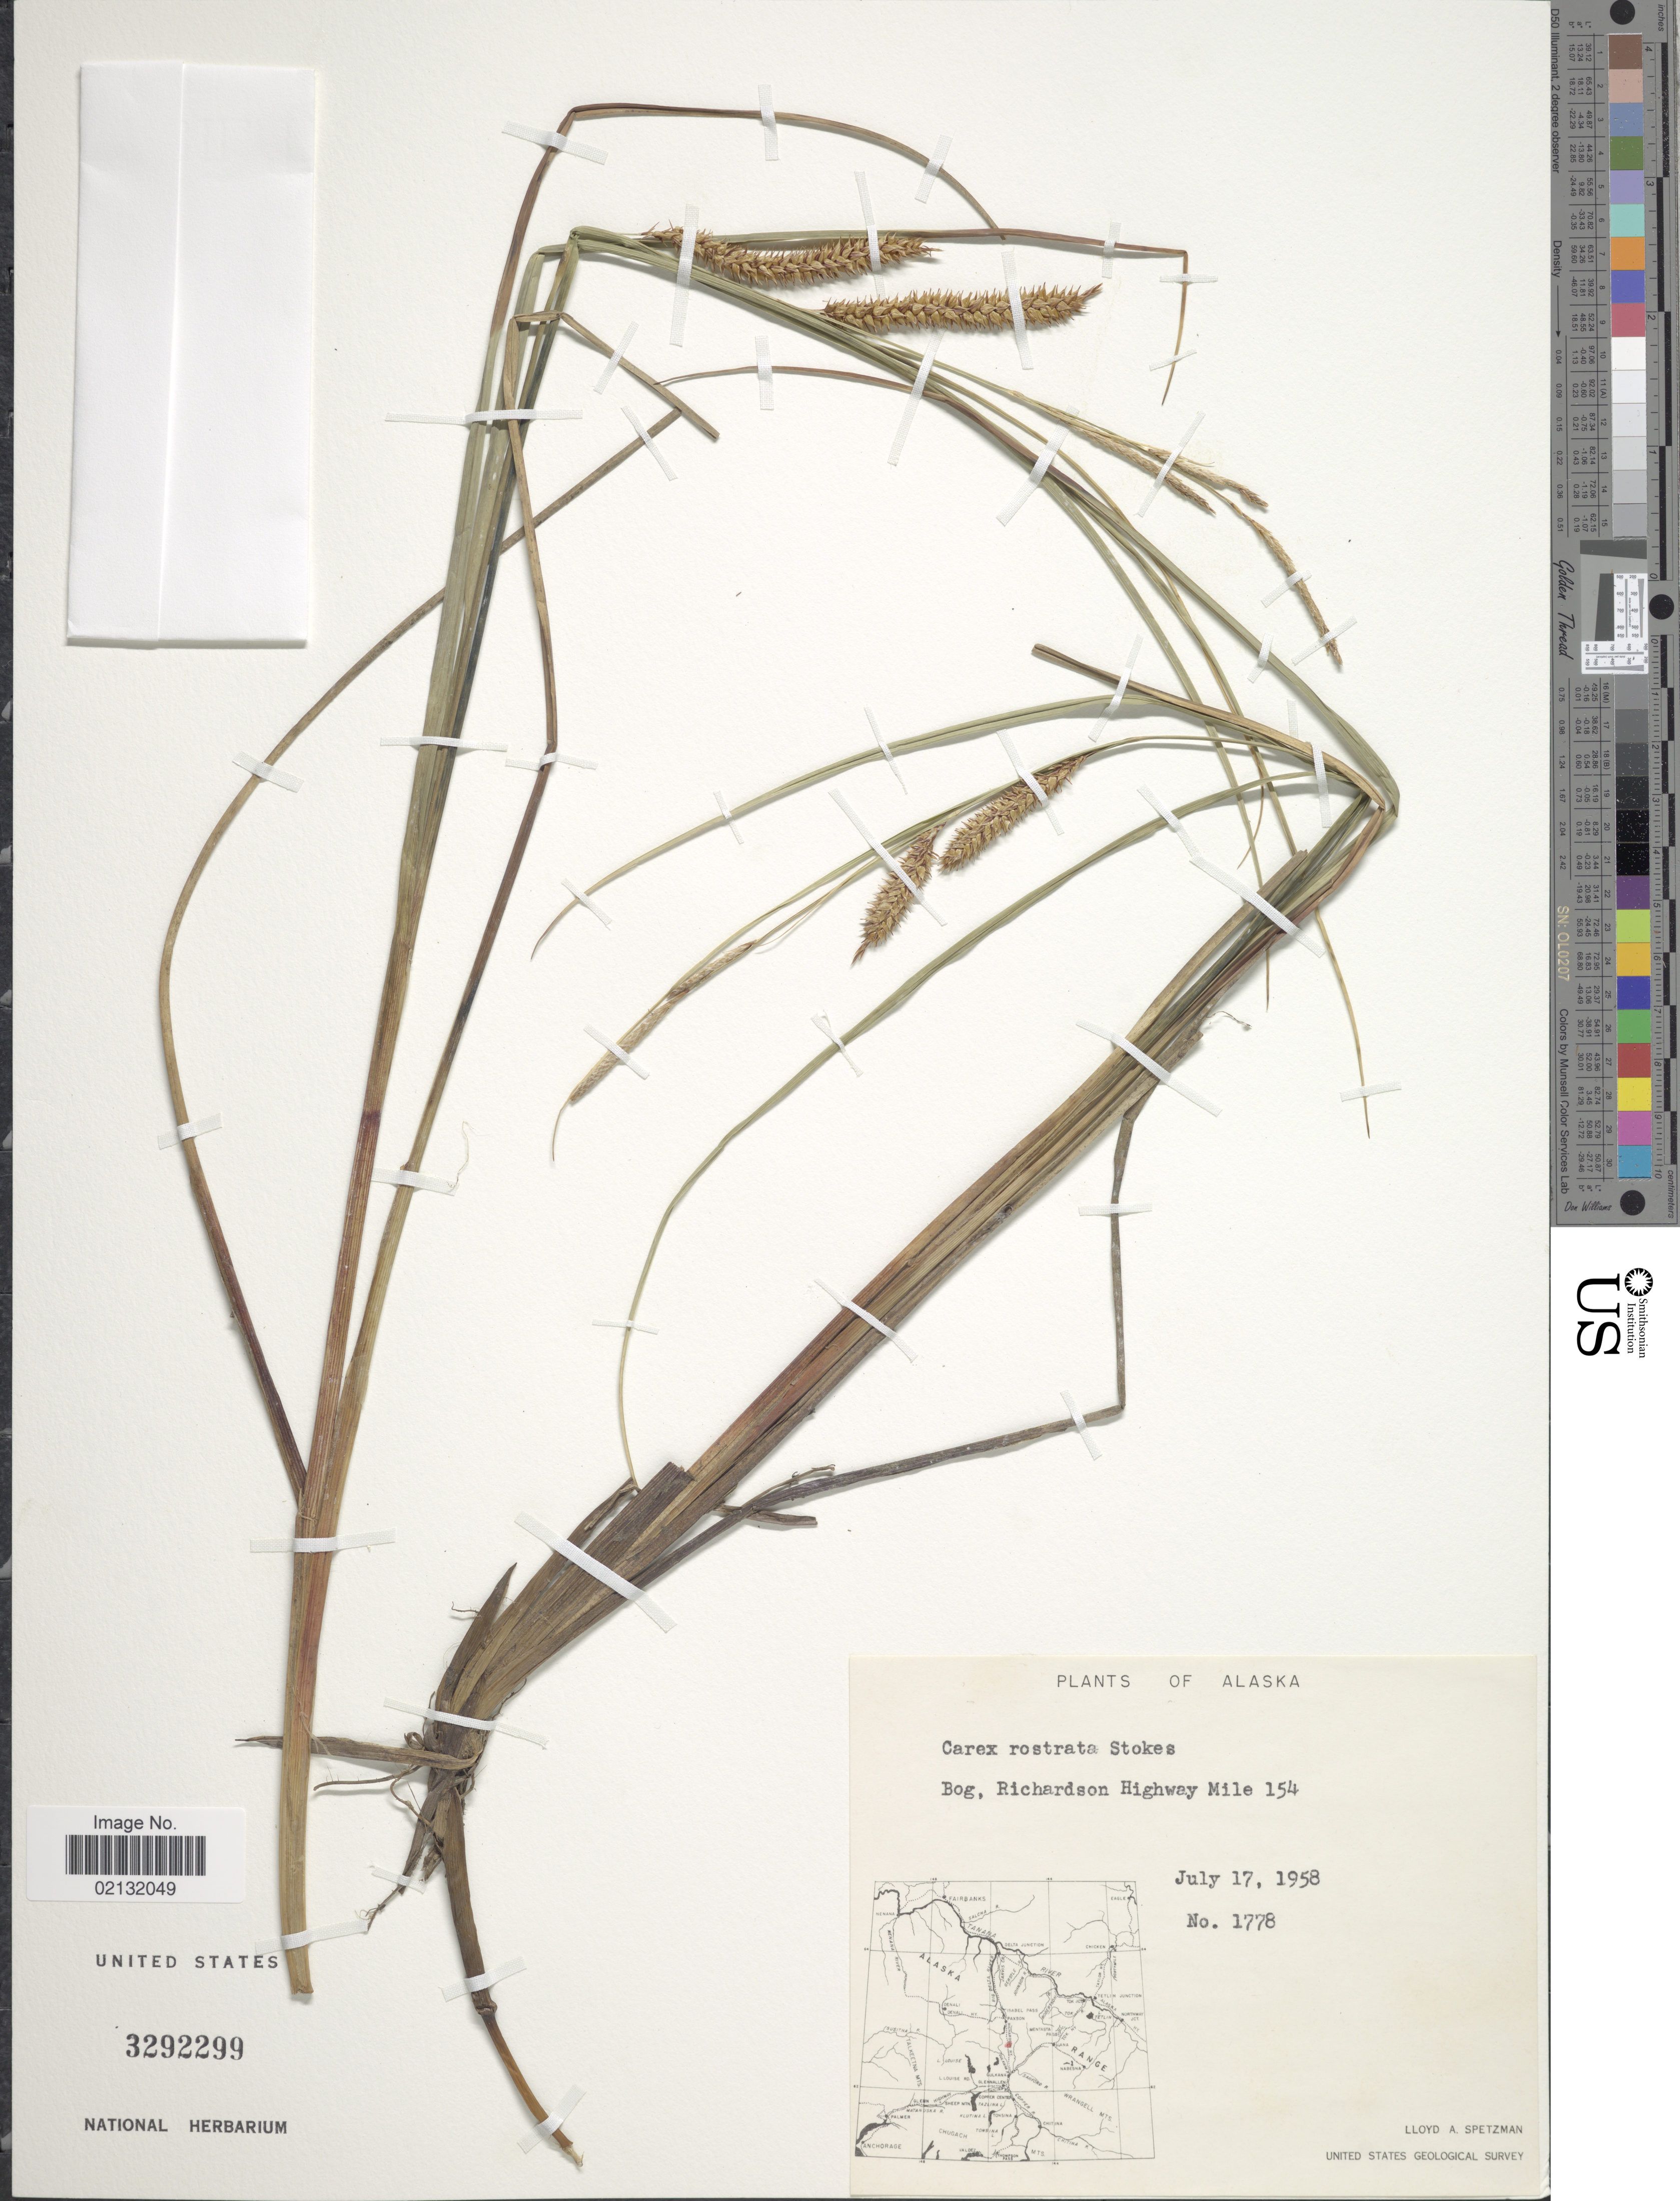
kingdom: Plantae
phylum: Tracheophyta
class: Liliopsida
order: Poales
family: Cyperaceae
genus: Carex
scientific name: Carex rostrata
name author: Stokes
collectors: L. Spetzman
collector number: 1778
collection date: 1958-07-17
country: United States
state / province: Alaska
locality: Bog Richardson Mighway Mile 154.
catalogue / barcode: US 3292299